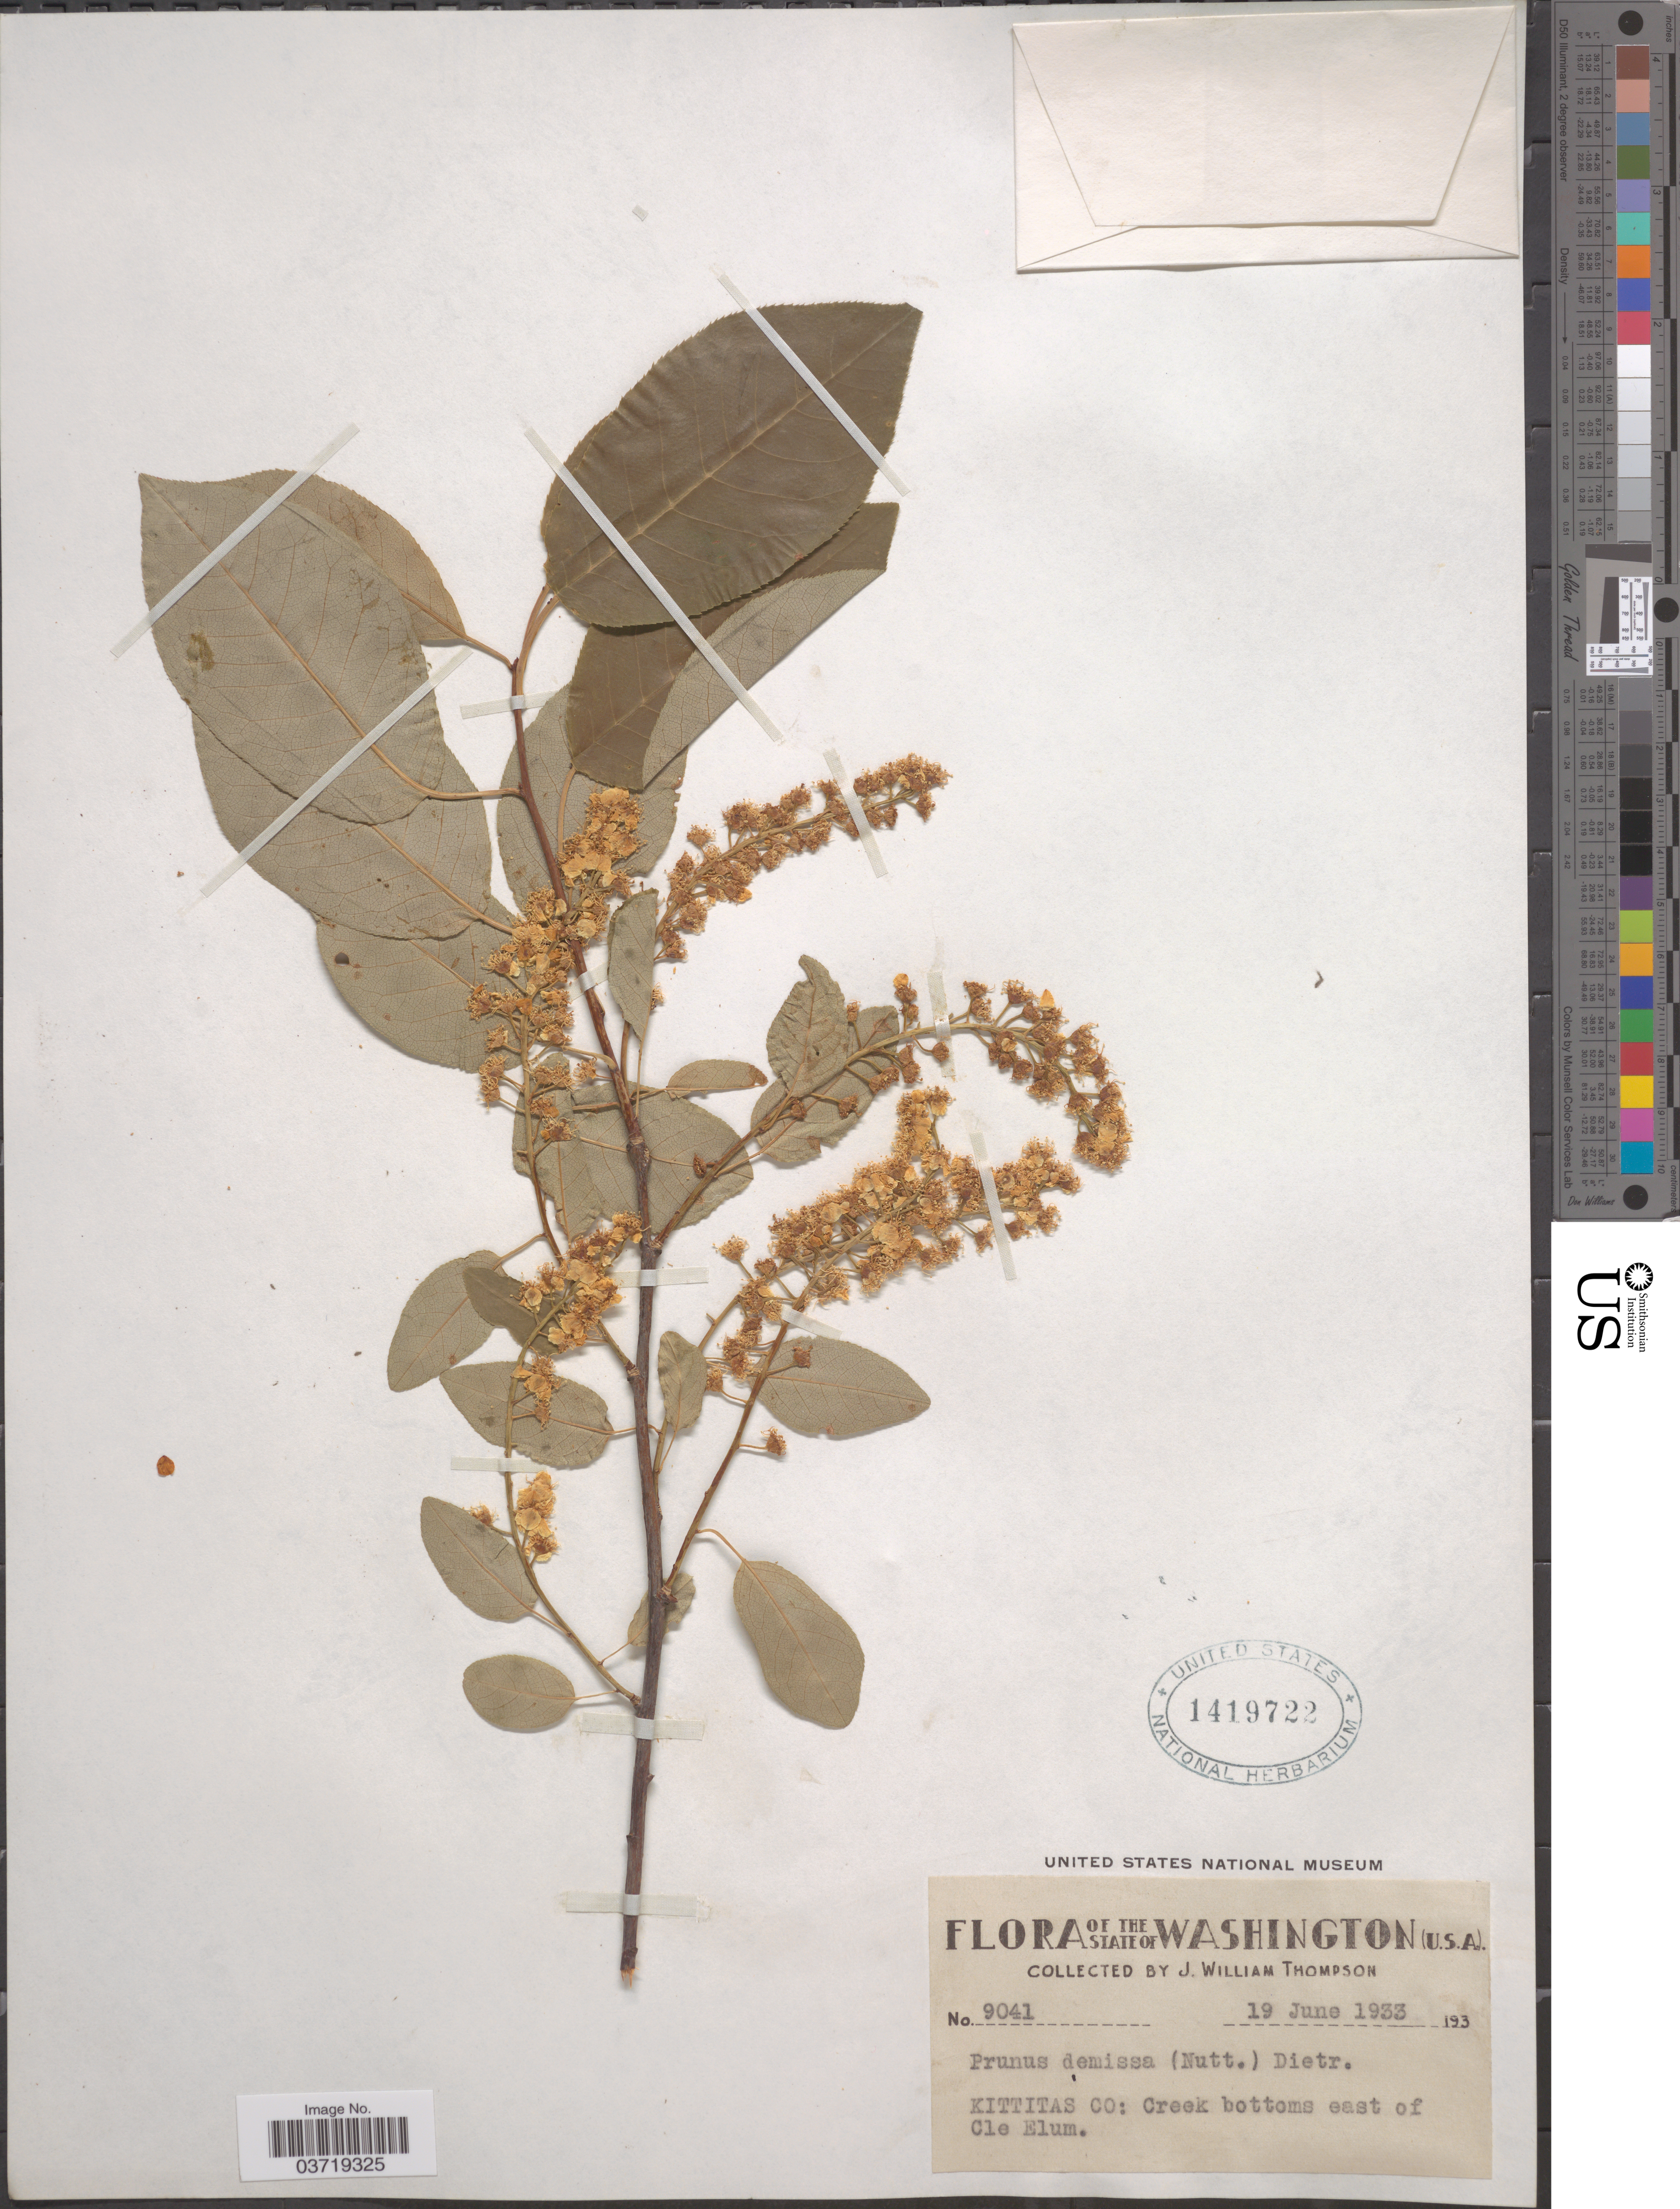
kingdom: Plantae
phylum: Tracheophyta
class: Magnoliopsida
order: Rosales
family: Rosaceae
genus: Prunus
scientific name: Prunus virginiana var. demissa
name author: (Nutt.) Torr.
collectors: J. W. Thompson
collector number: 9041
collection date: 1933-06-19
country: United States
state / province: Washington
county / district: Kittitas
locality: Kittitas Co: Creek bottoms east of Cle Elum.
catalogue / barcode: US 1419722